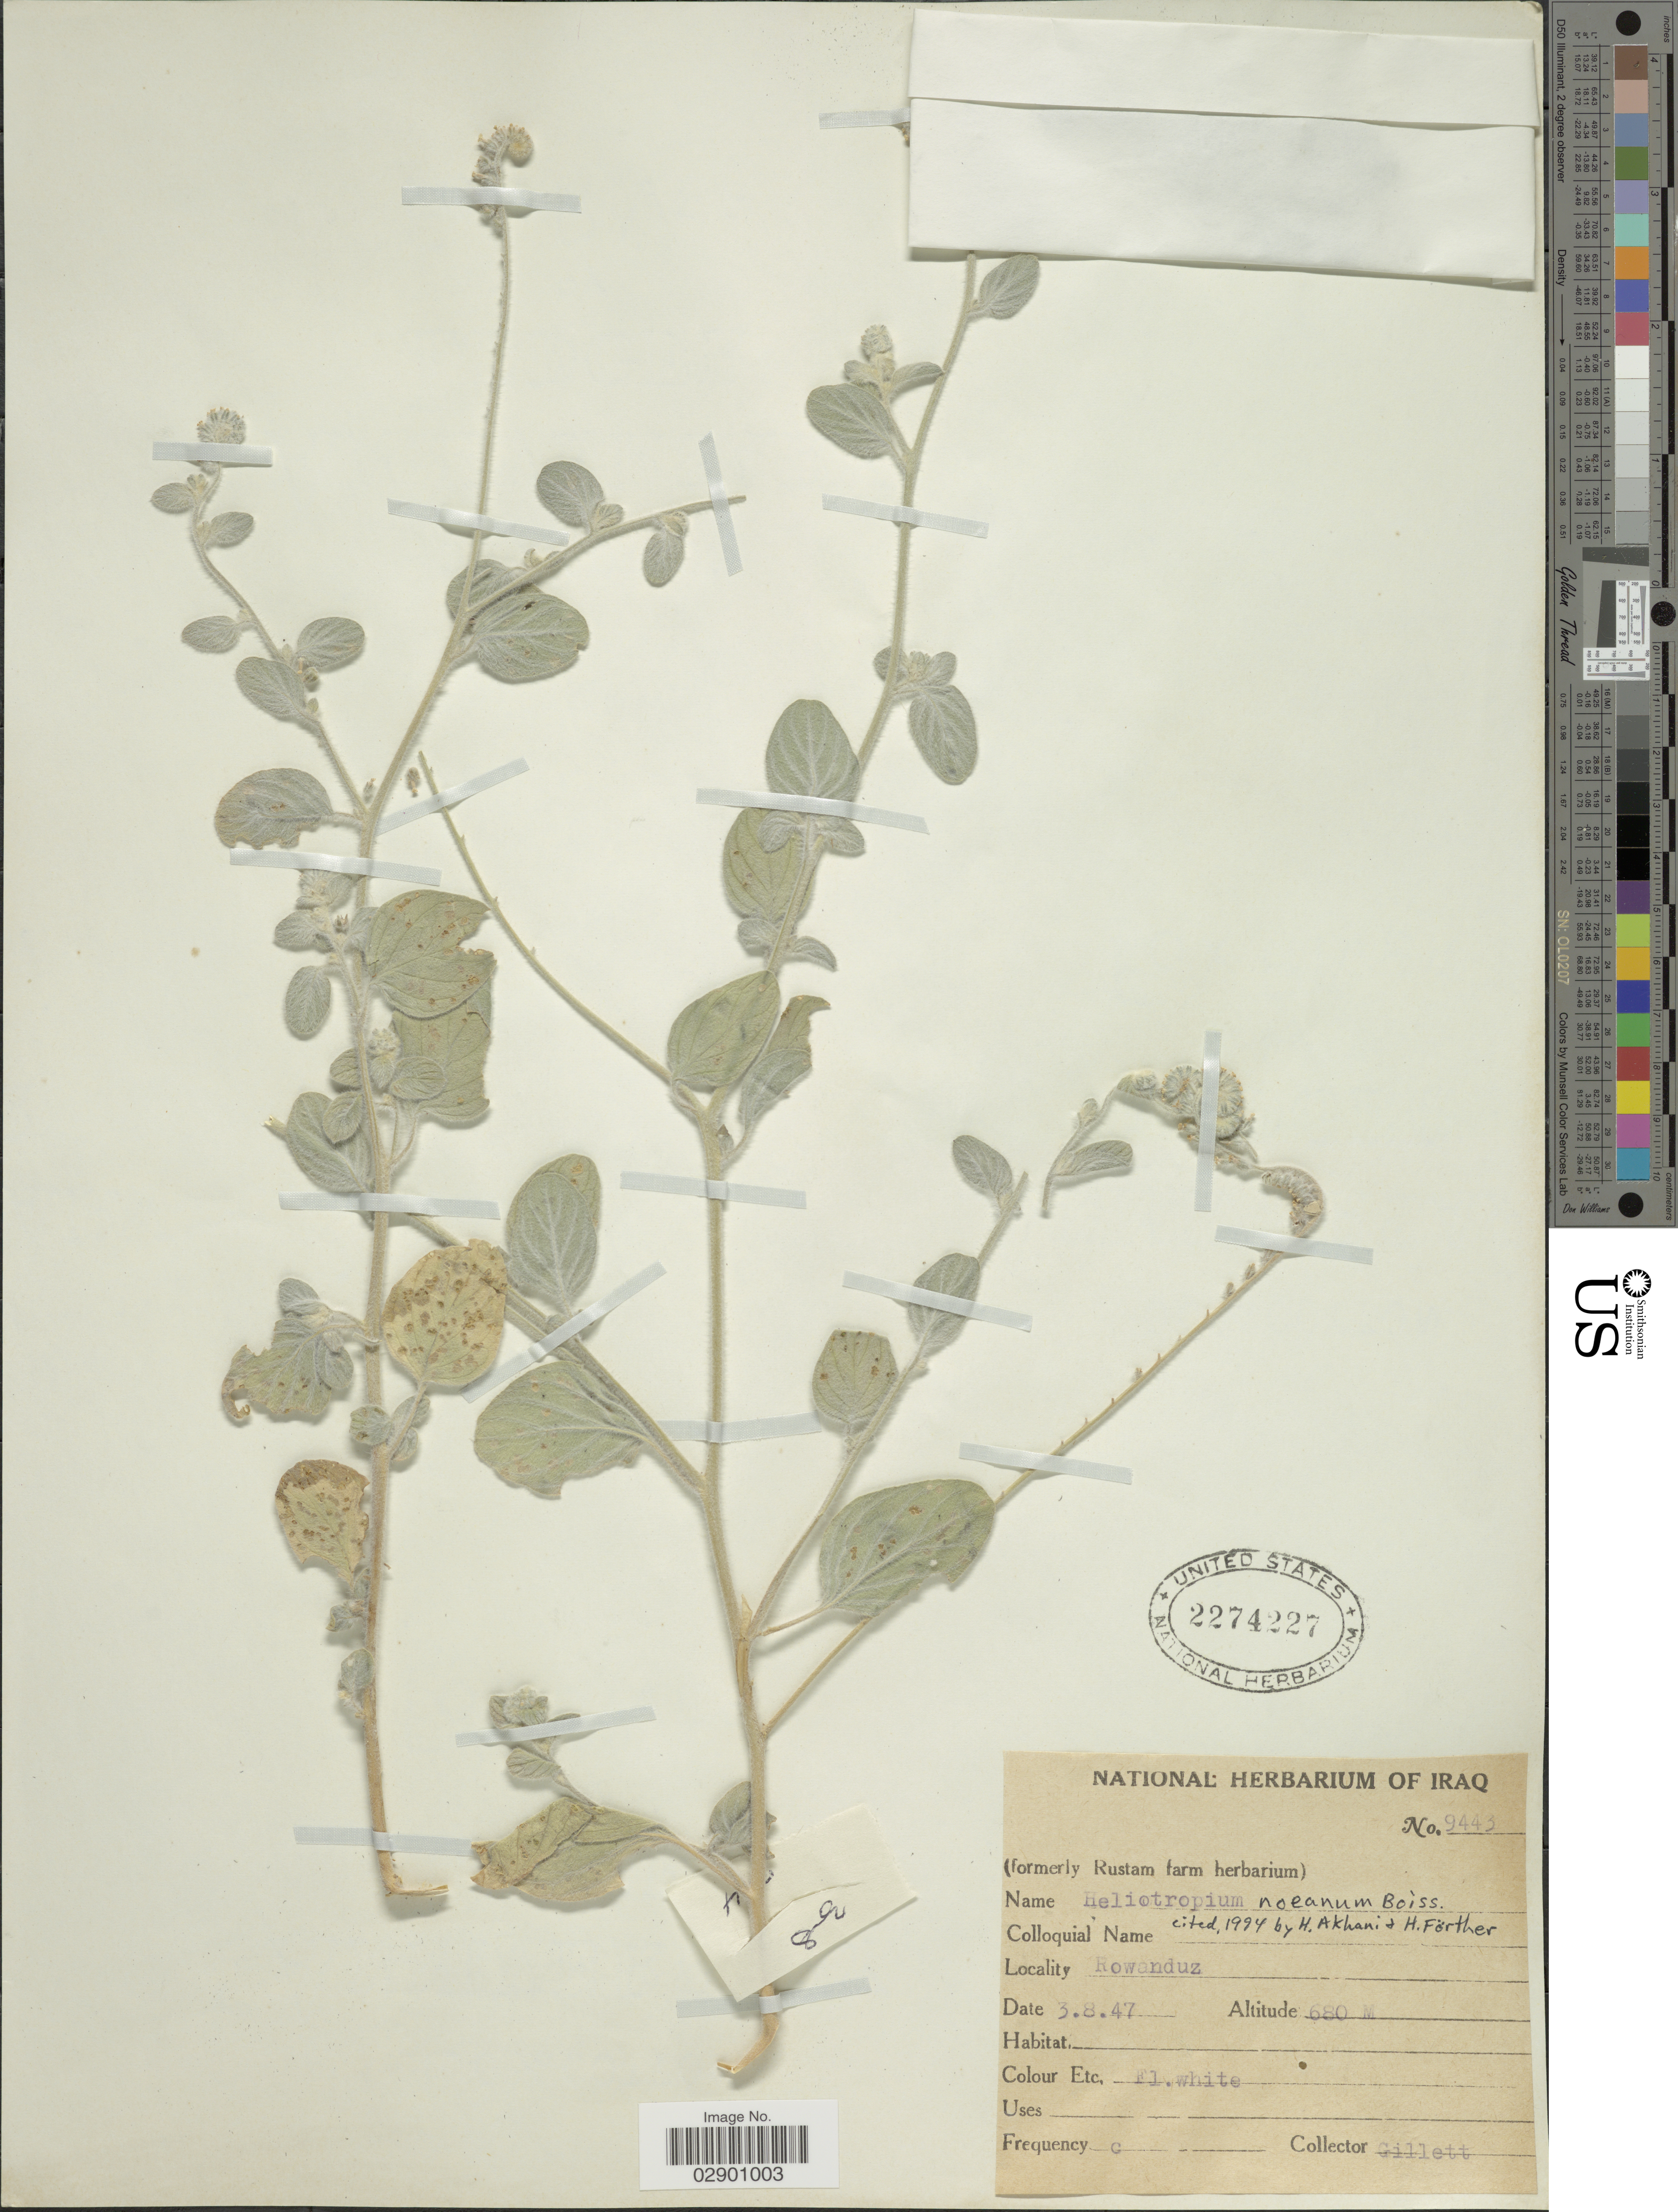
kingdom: Plantae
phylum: Tracheophyta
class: Magnoliopsida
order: Boraginales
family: Heliotropiaceae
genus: Heliotropium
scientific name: Heliotropium noeanum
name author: Boiss.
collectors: Gillett, --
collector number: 9443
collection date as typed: Transcribed d/m/y: 3/8/47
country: Iraq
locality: Rowanduz.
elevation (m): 680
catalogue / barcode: US 2274227